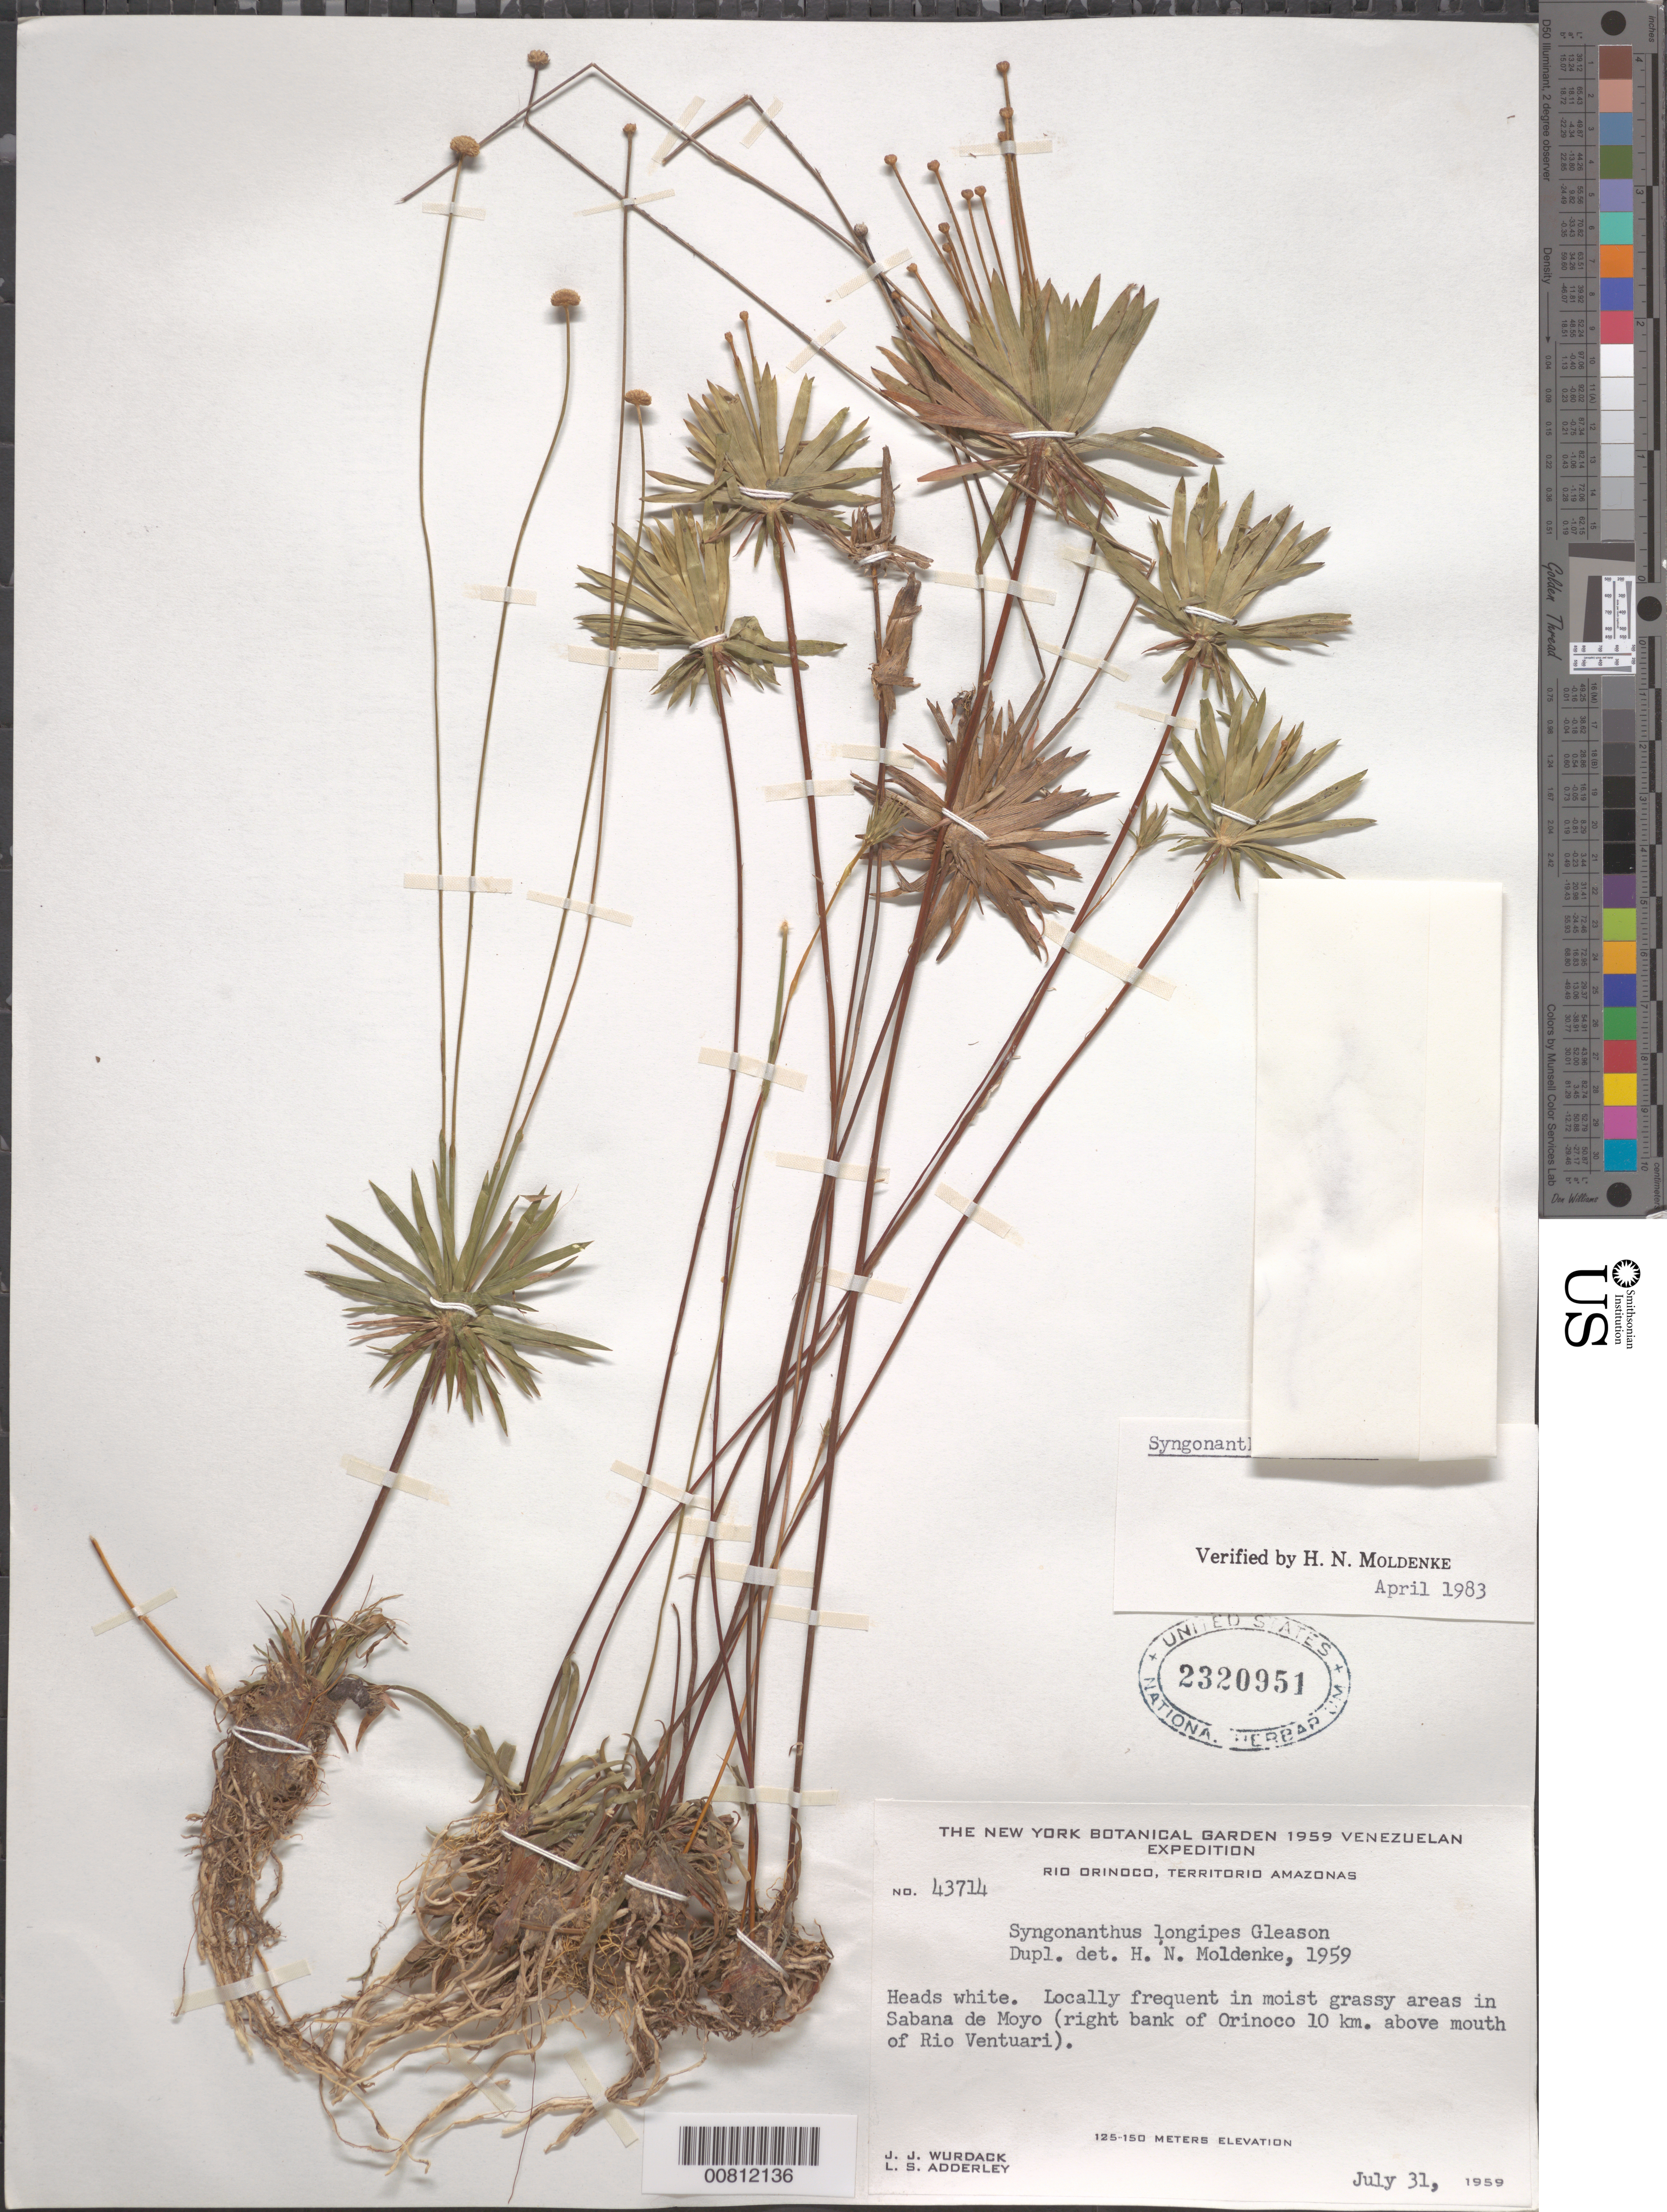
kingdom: Plantae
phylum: Tracheophyta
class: Liliopsida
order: Poales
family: Eriocaulaceae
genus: Syngonanthus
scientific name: Syngonanthus longipes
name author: Gleason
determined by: Moldenke, H. N.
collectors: J. J. Wurdack & L. S. Adderley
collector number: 43714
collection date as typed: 31-Jul-59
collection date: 1959-07-31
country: Venezuela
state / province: Amazonas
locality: Sabana de Moyo, right bank of Orinoco R, 5 km above Macaruca, 10 km above mouth of Río Ventuari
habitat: Moist grassy areas in savanna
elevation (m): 125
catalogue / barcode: US 2320951